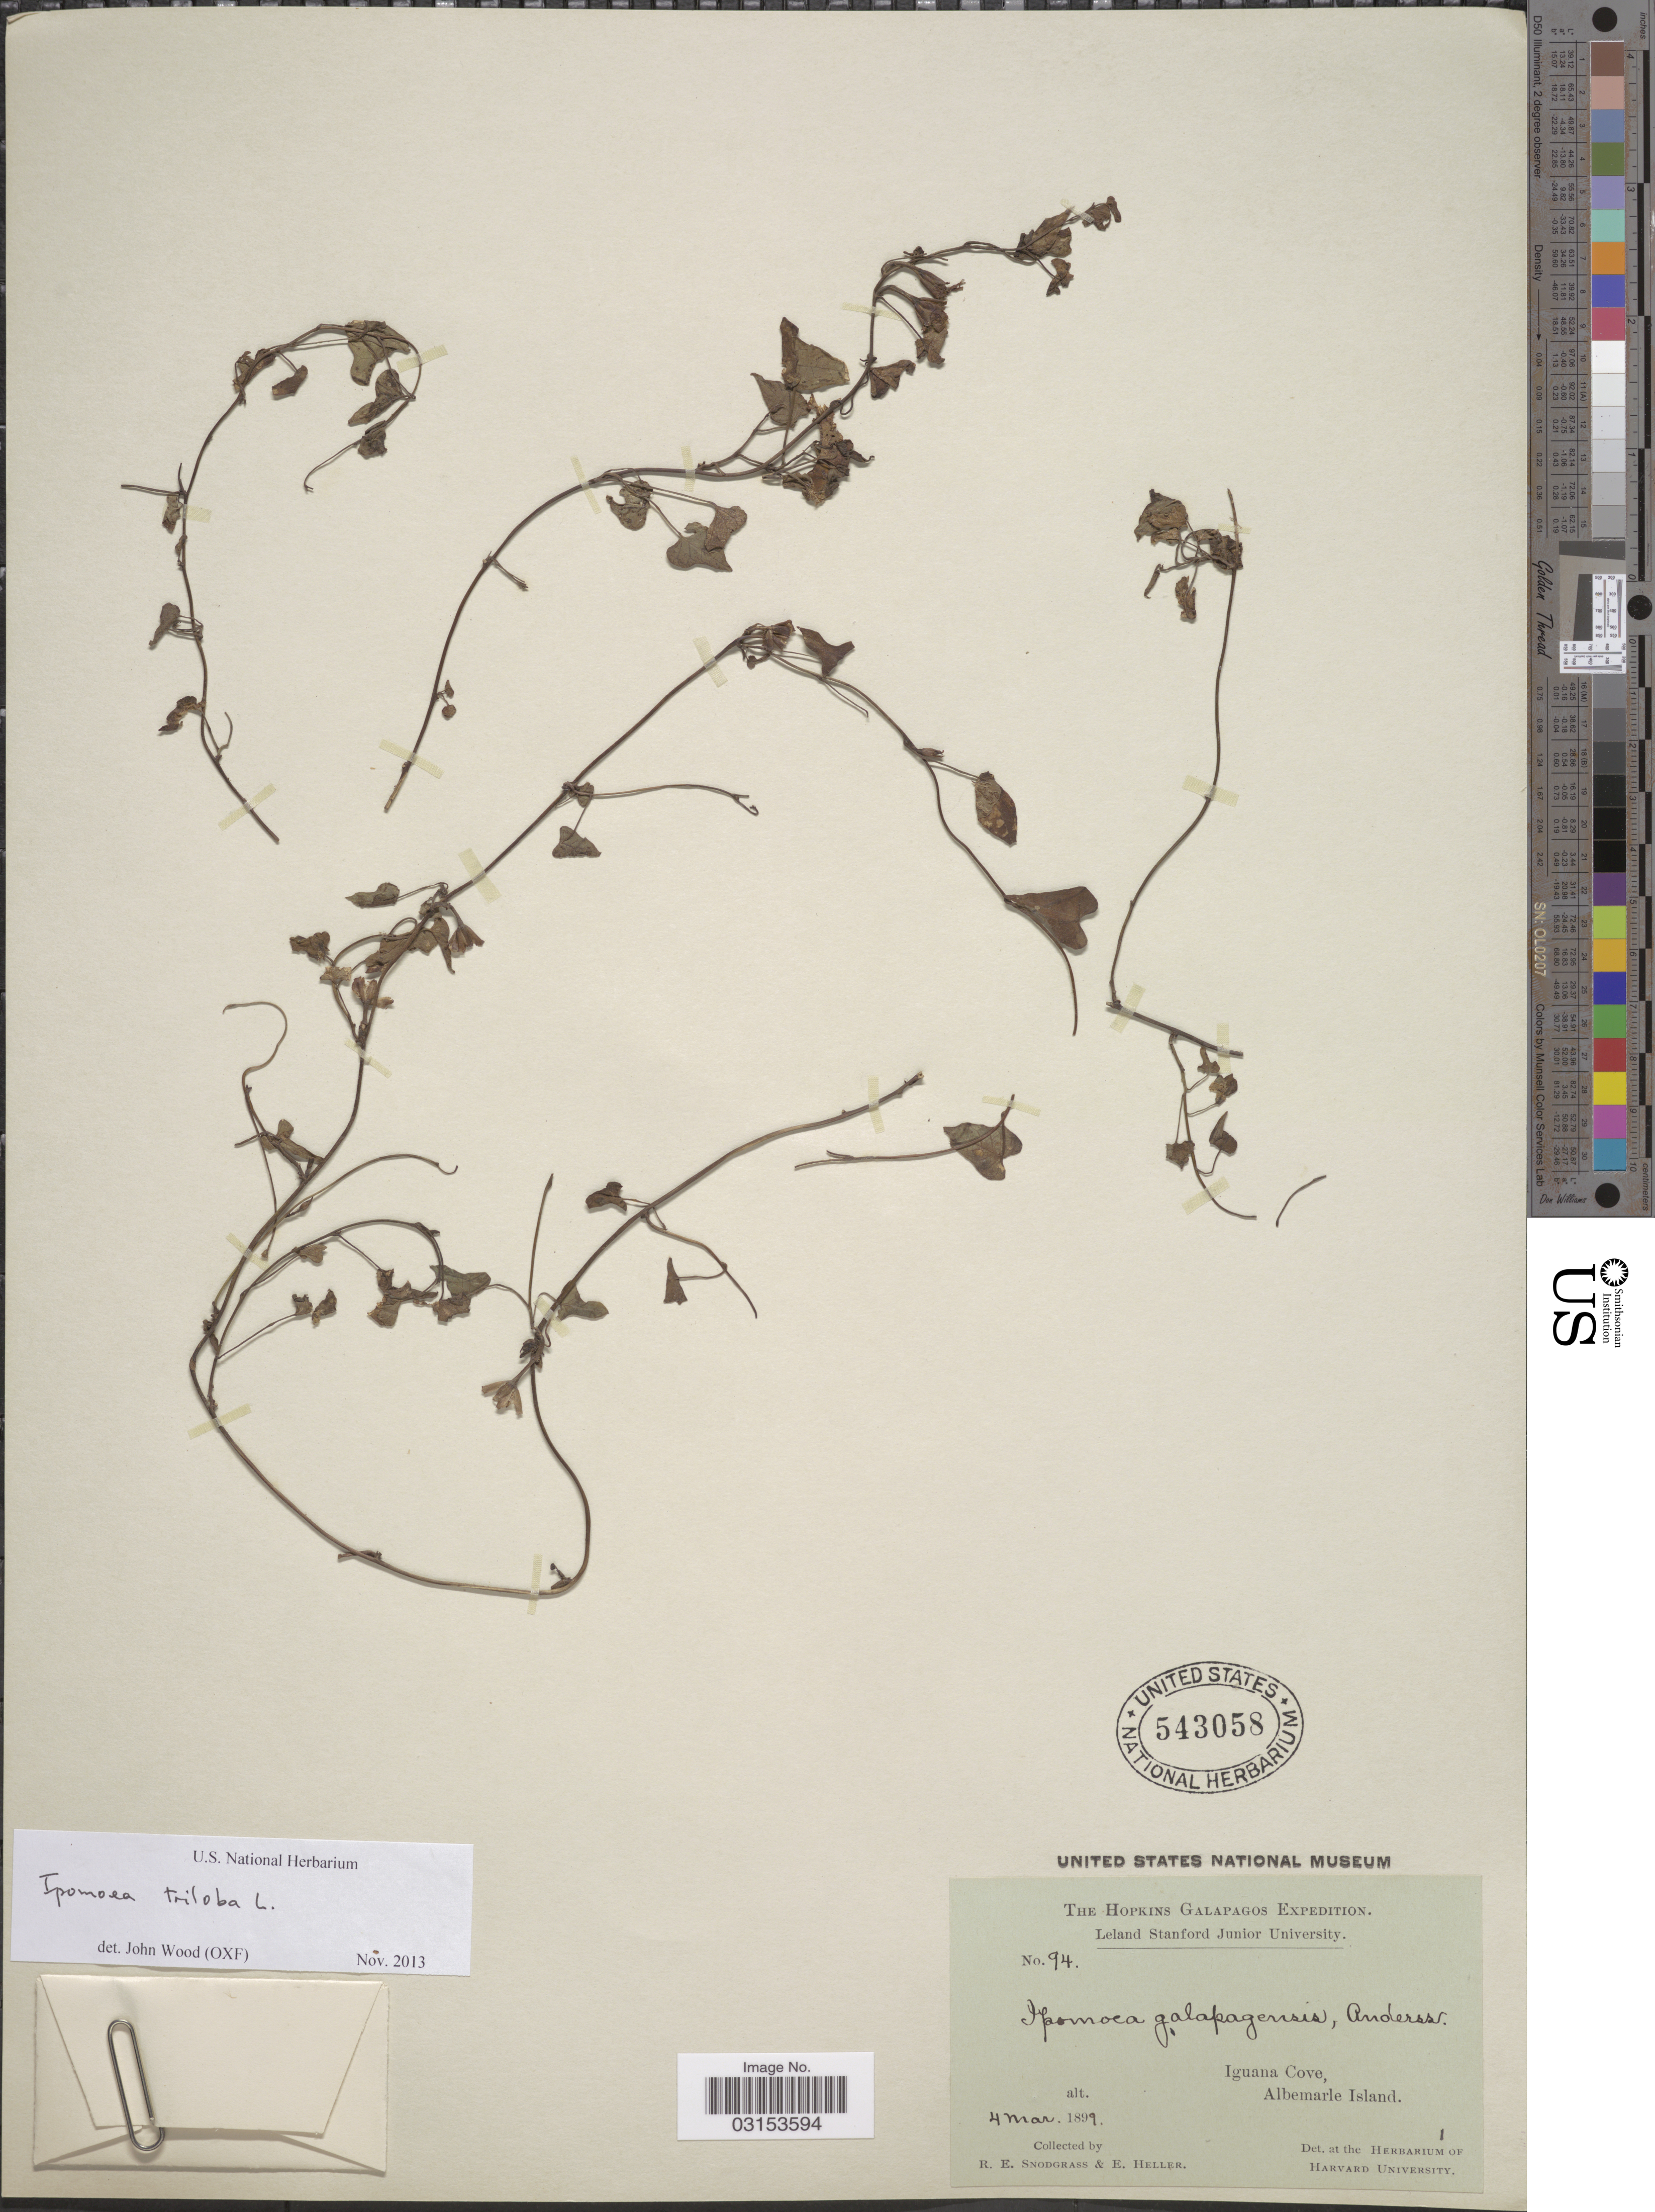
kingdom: Plantae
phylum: Tracheophyta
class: Magnoliopsida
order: Solanales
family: Convolvulaceae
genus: Ipomoea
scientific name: Ipomoea triloba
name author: L.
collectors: R. E. Snodgrass & E. Heller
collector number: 94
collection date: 1899-03-04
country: Ecuador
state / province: Colón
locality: Galapagos. Iguana Cove, Albemarle Island.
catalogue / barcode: US 543058